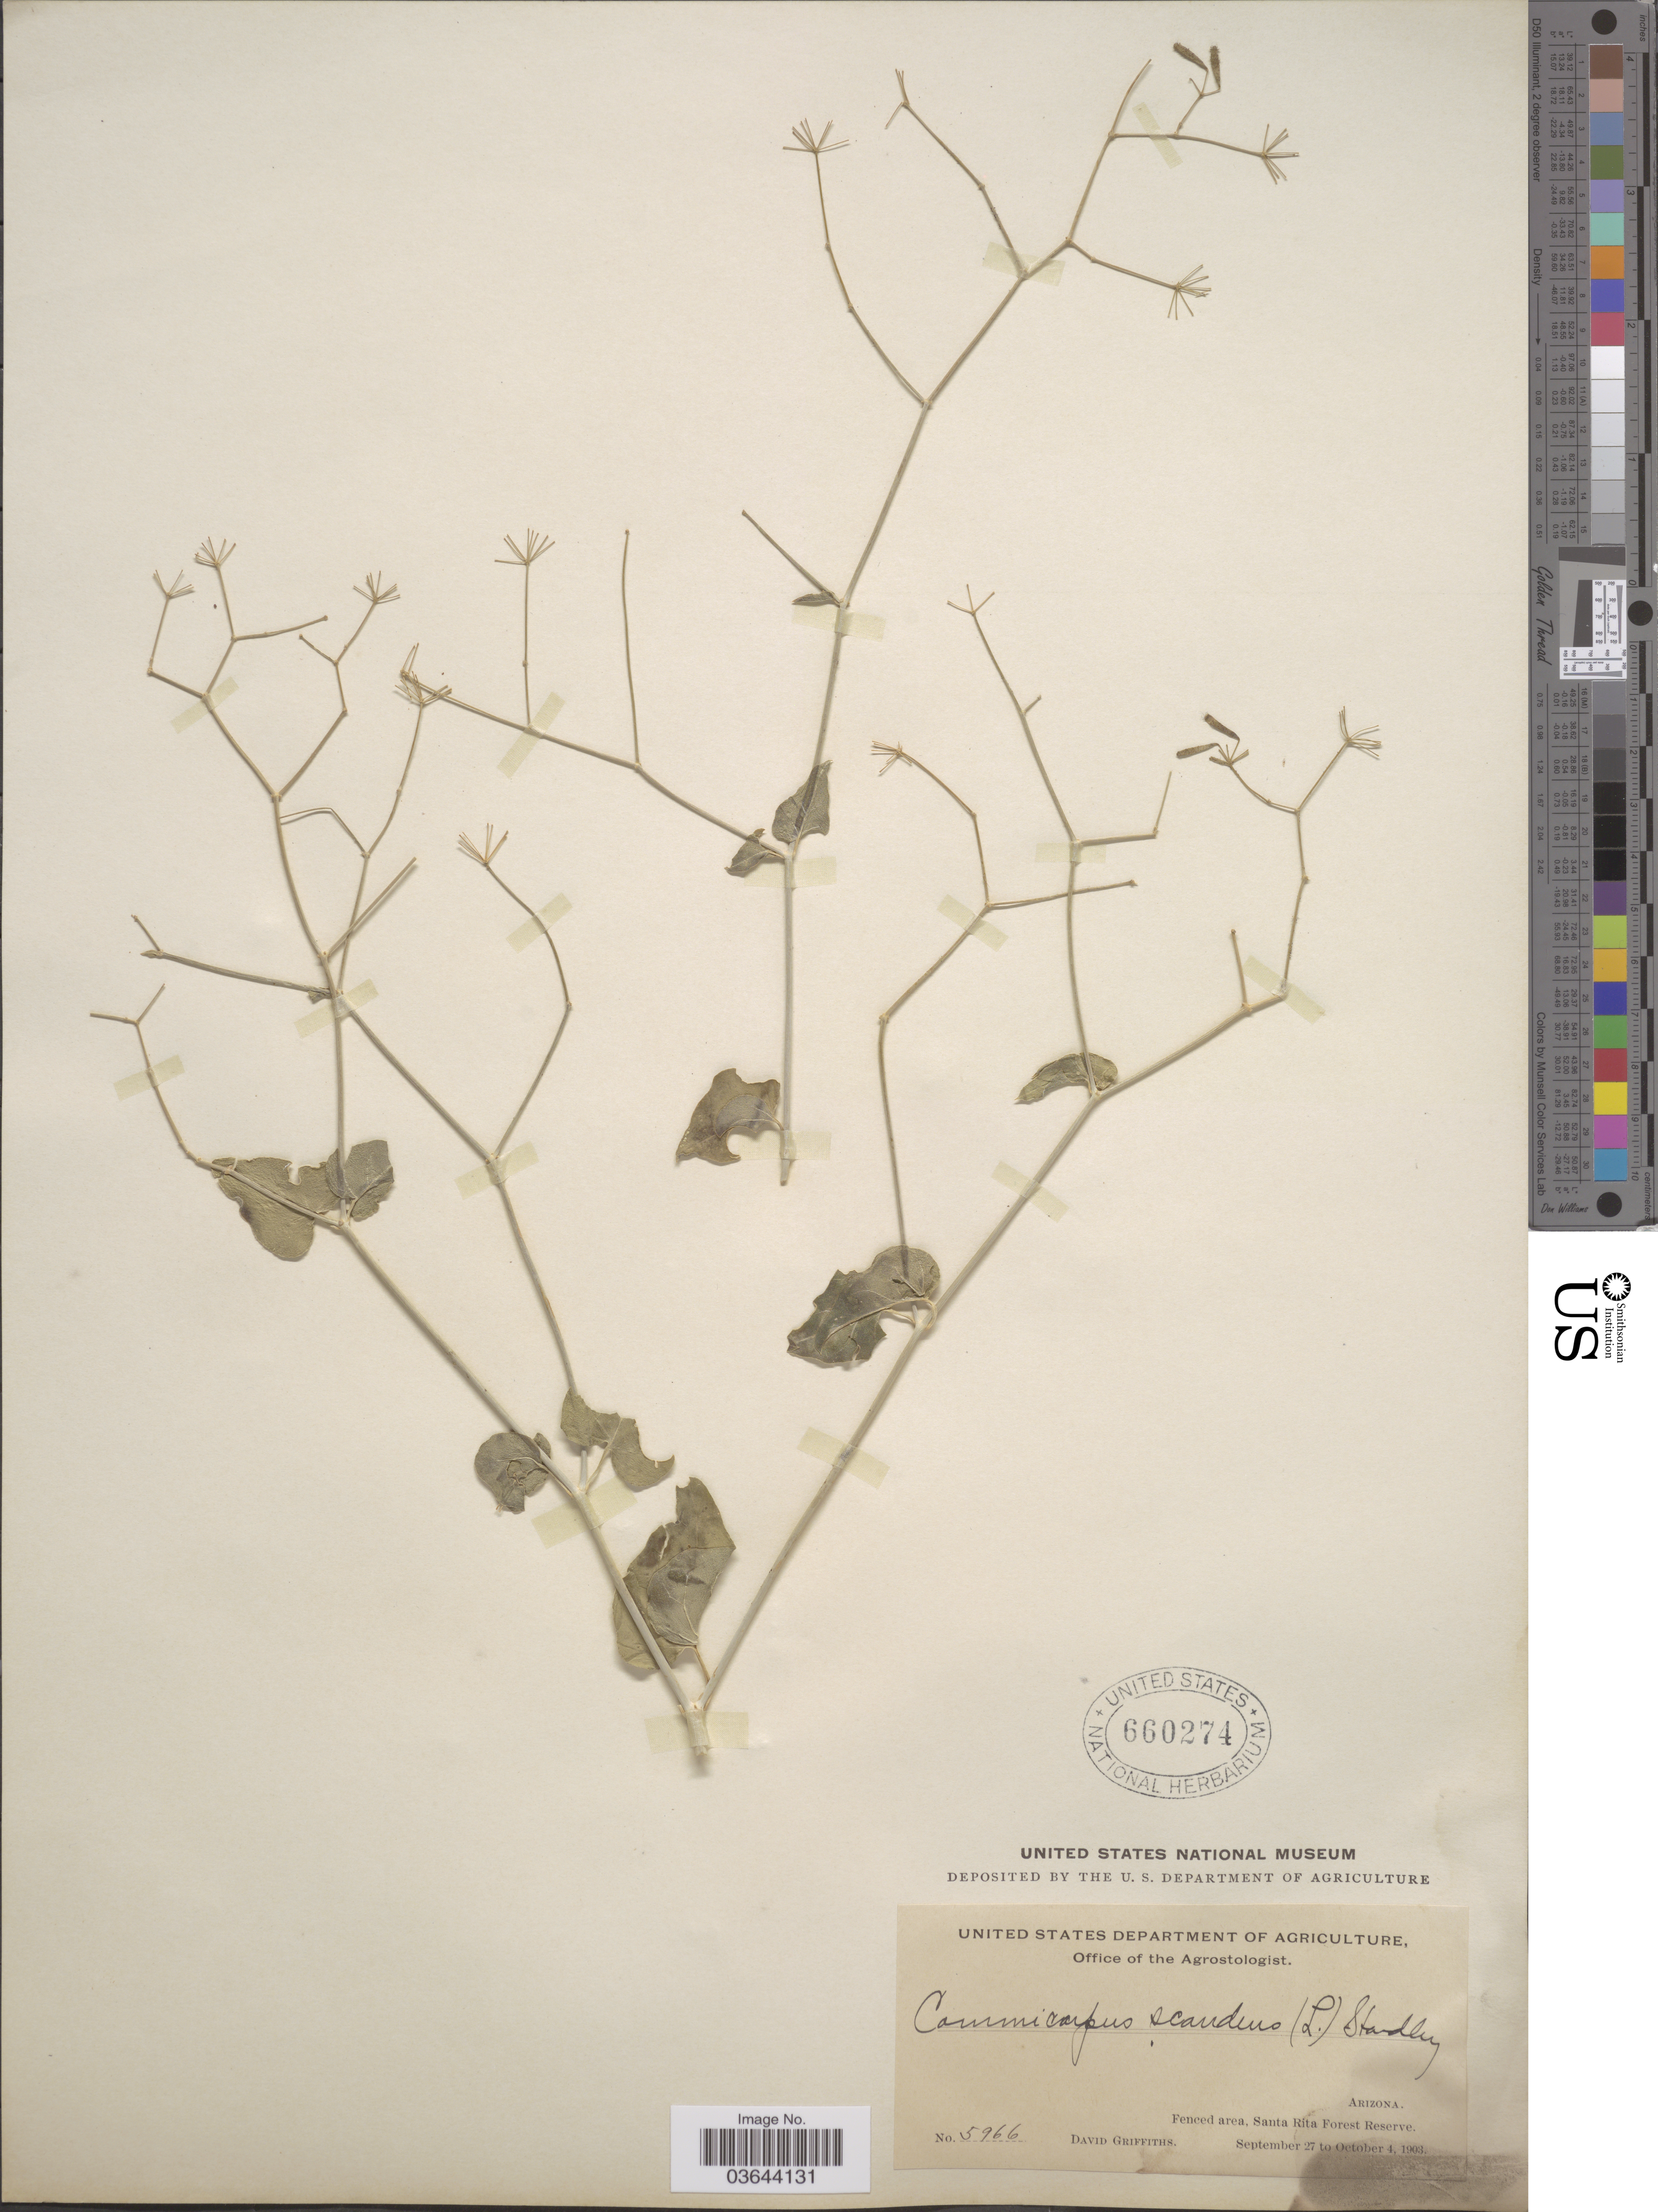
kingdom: Plantae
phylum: Tracheophyta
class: Magnoliopsida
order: Caryophyllales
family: Nyctaginaceae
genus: Commicarpus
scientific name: Commicarpus scandens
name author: (L.) Standl.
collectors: D. Griffiths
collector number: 5966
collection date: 1903-09-27/1903-10-04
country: United States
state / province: Arizona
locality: Fenced area, Santa Rita Forest Reserve.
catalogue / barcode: US 660274